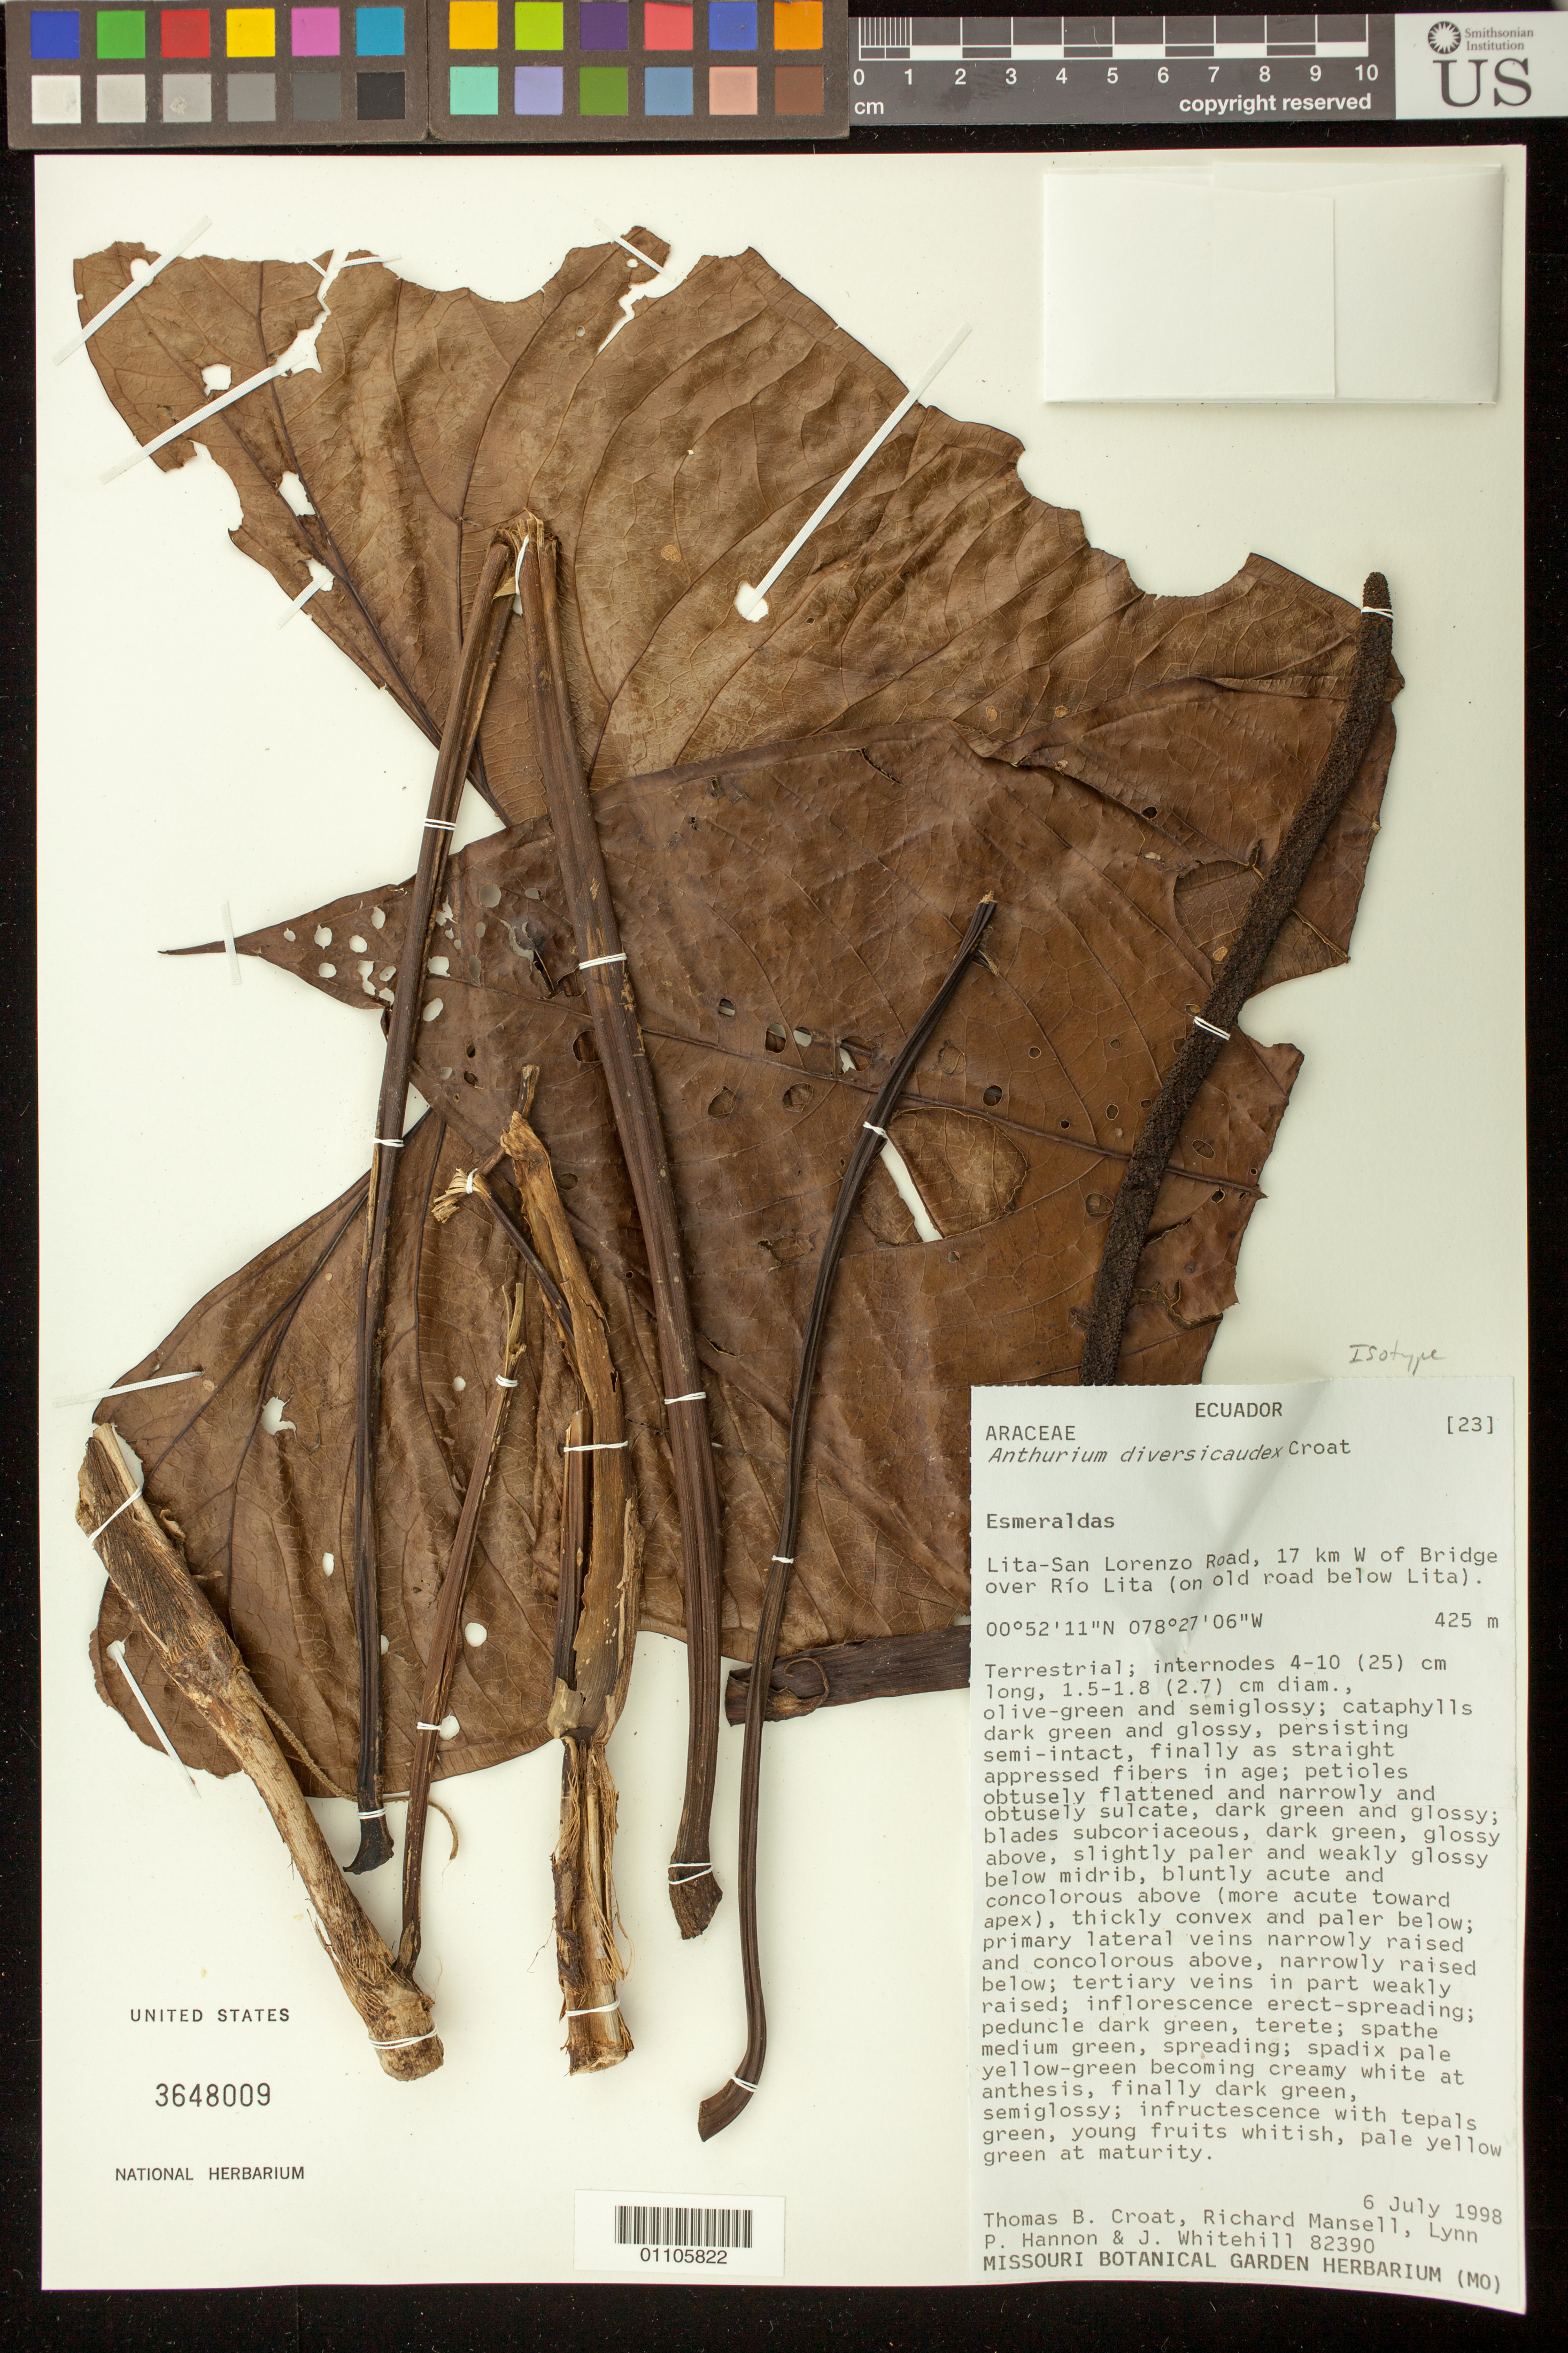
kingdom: Plantae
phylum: Tracheophyta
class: Liliopsida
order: Alismatales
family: Araceae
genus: Anthurium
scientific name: Anthurium diversicaudex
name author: Croat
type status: Isotype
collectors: T. B. Croat, R. Mansell, L. Hannon & J. Whitehill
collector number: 82390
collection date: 1998-07-06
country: Ecuador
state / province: Esmeraldas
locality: Esmeraldas. Lita-San Lorenzo Road, 17 km W of Bridge over Río Lita (on old road below Lita)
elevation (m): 425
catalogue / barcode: US 3648009